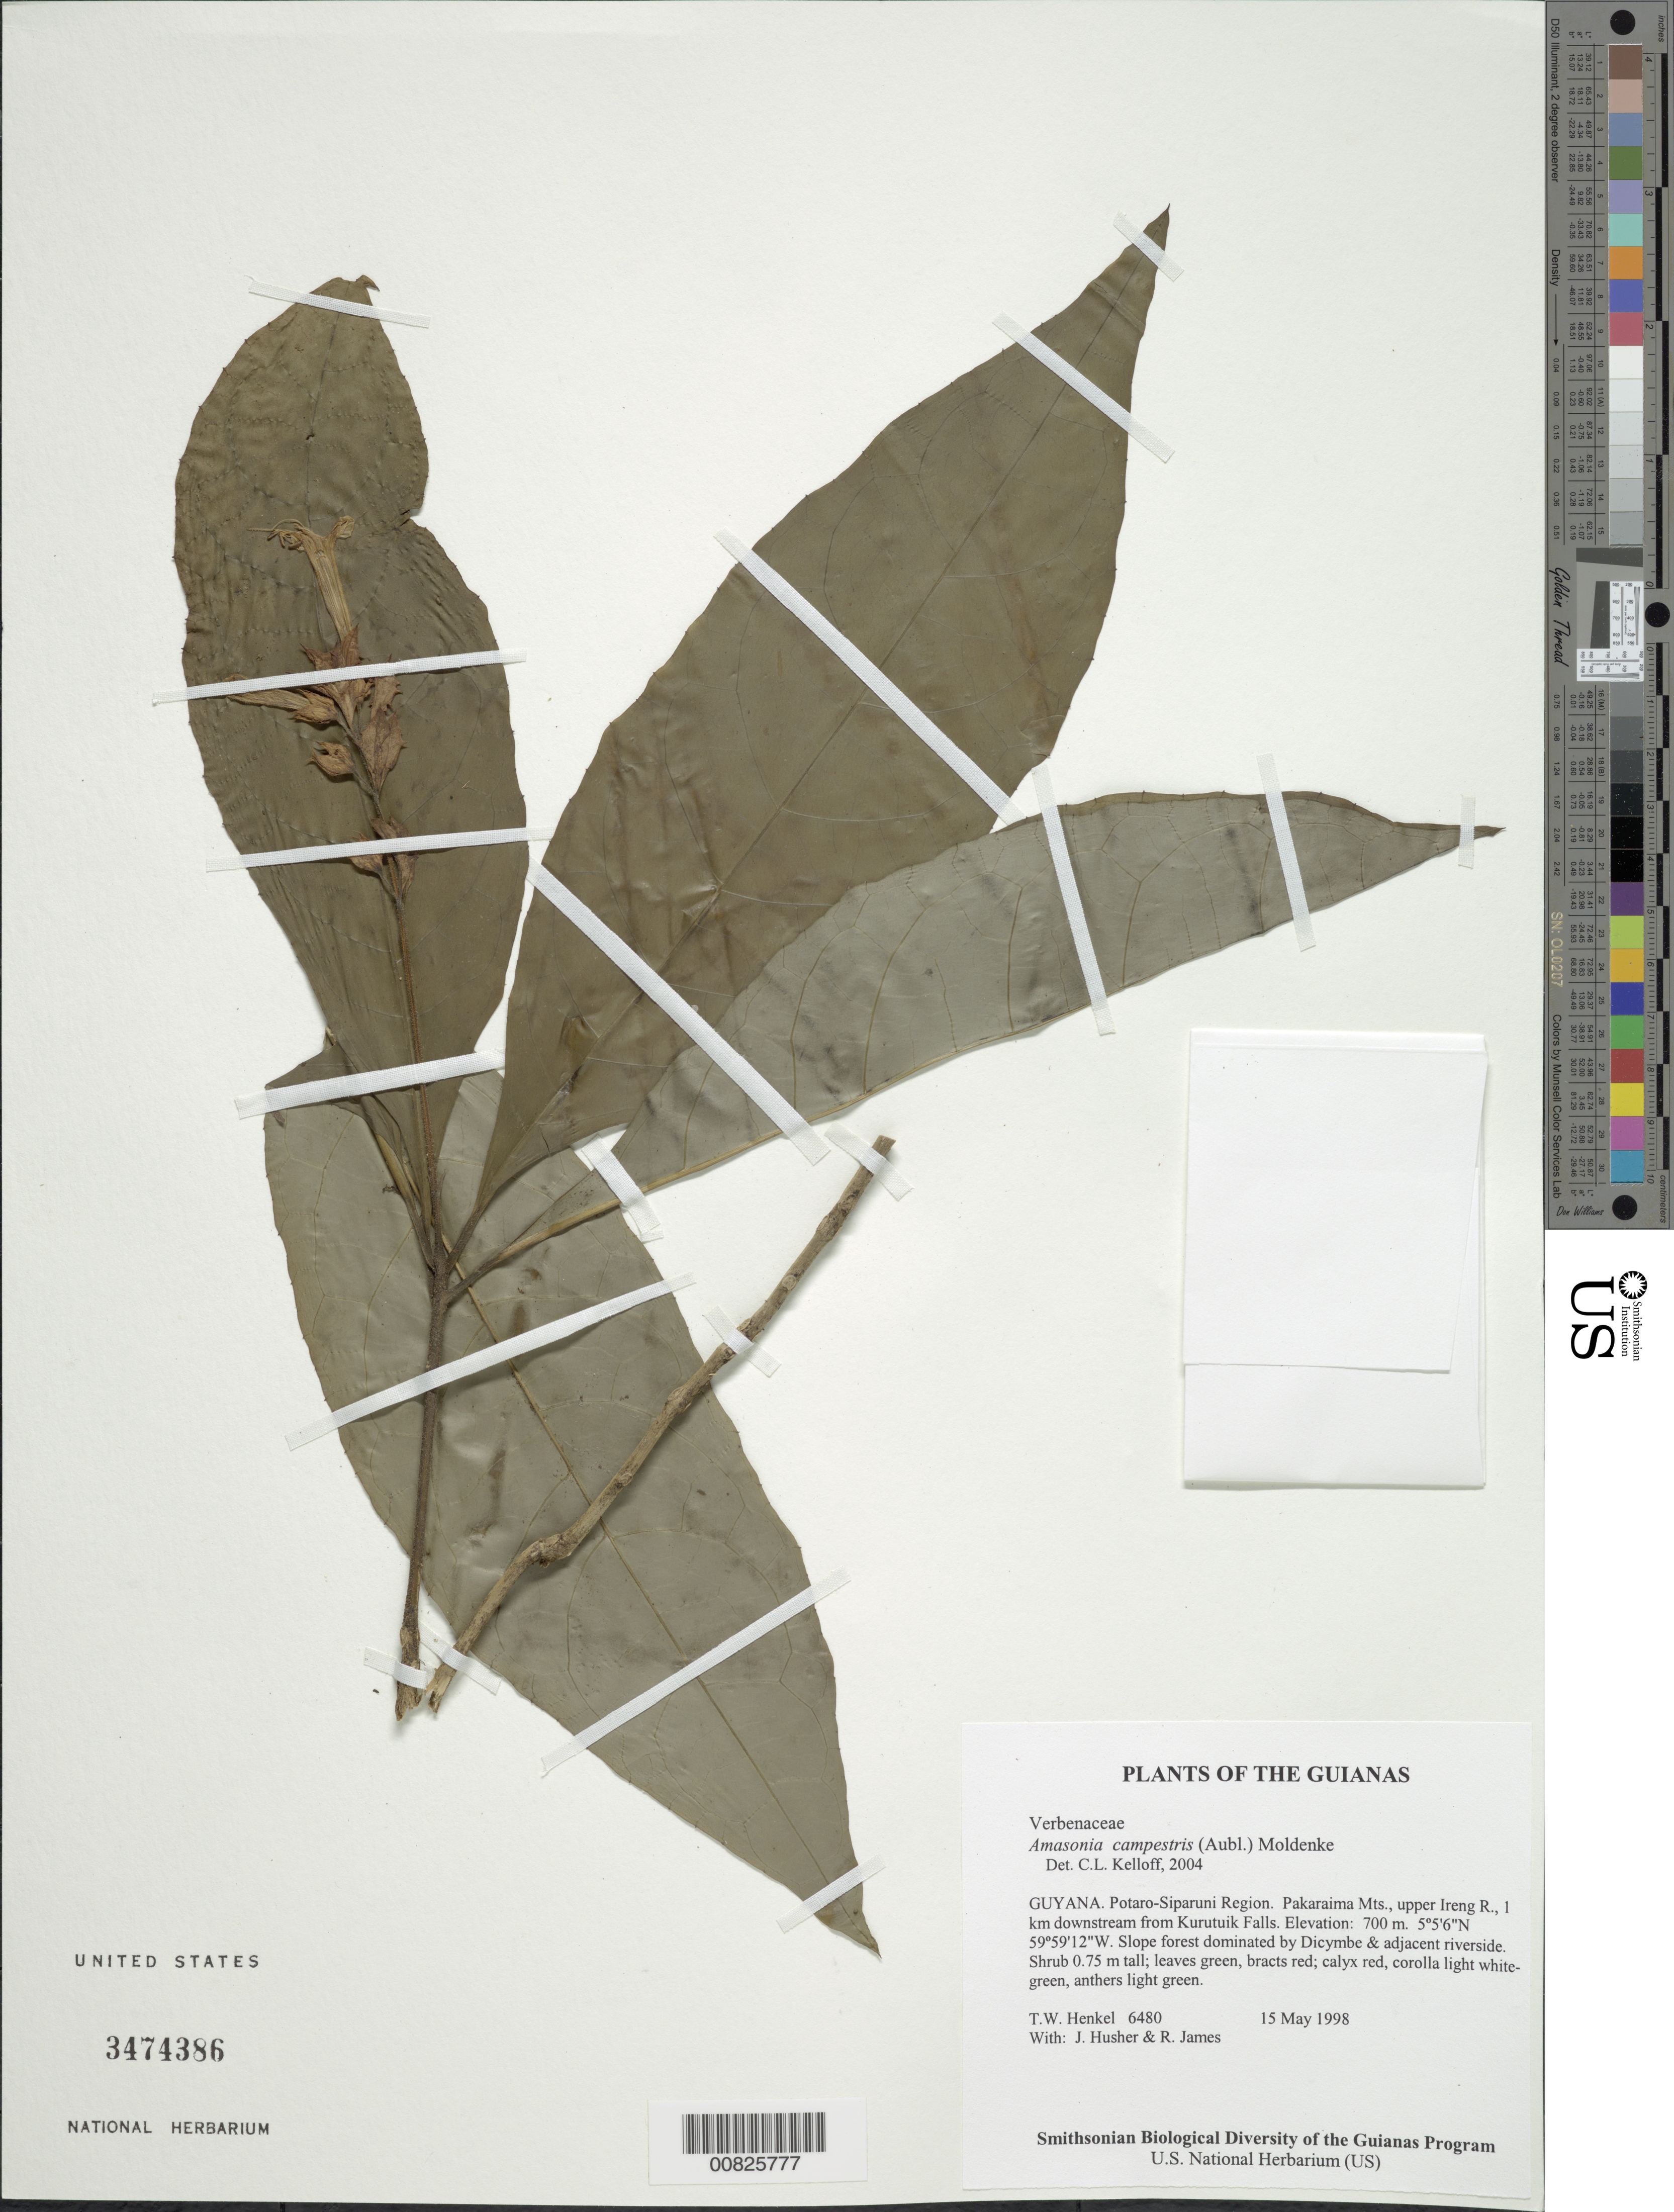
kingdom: Plantae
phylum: Tracheophyta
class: Magnoliopsida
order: Lamiales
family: Lamiaceae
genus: Amasonia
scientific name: Amasonia campestris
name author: (Aubl.) Moldenke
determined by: Kelloff, Carol L., (US), Smithsonian Institution - National Museum of Natural History (UNITED STATES)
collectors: T. Henkel, J. Husher & R. James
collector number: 6480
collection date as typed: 15 May 1998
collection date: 1998-05-15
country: Guyana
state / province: Potaro-Siparuni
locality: Pakaraima Mts., upper Ireng R., 1 km downstream from Kurutuik Falls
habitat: Slope forest dominated by Dicymbe & adjacent riverside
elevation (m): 700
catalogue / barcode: US 3474386